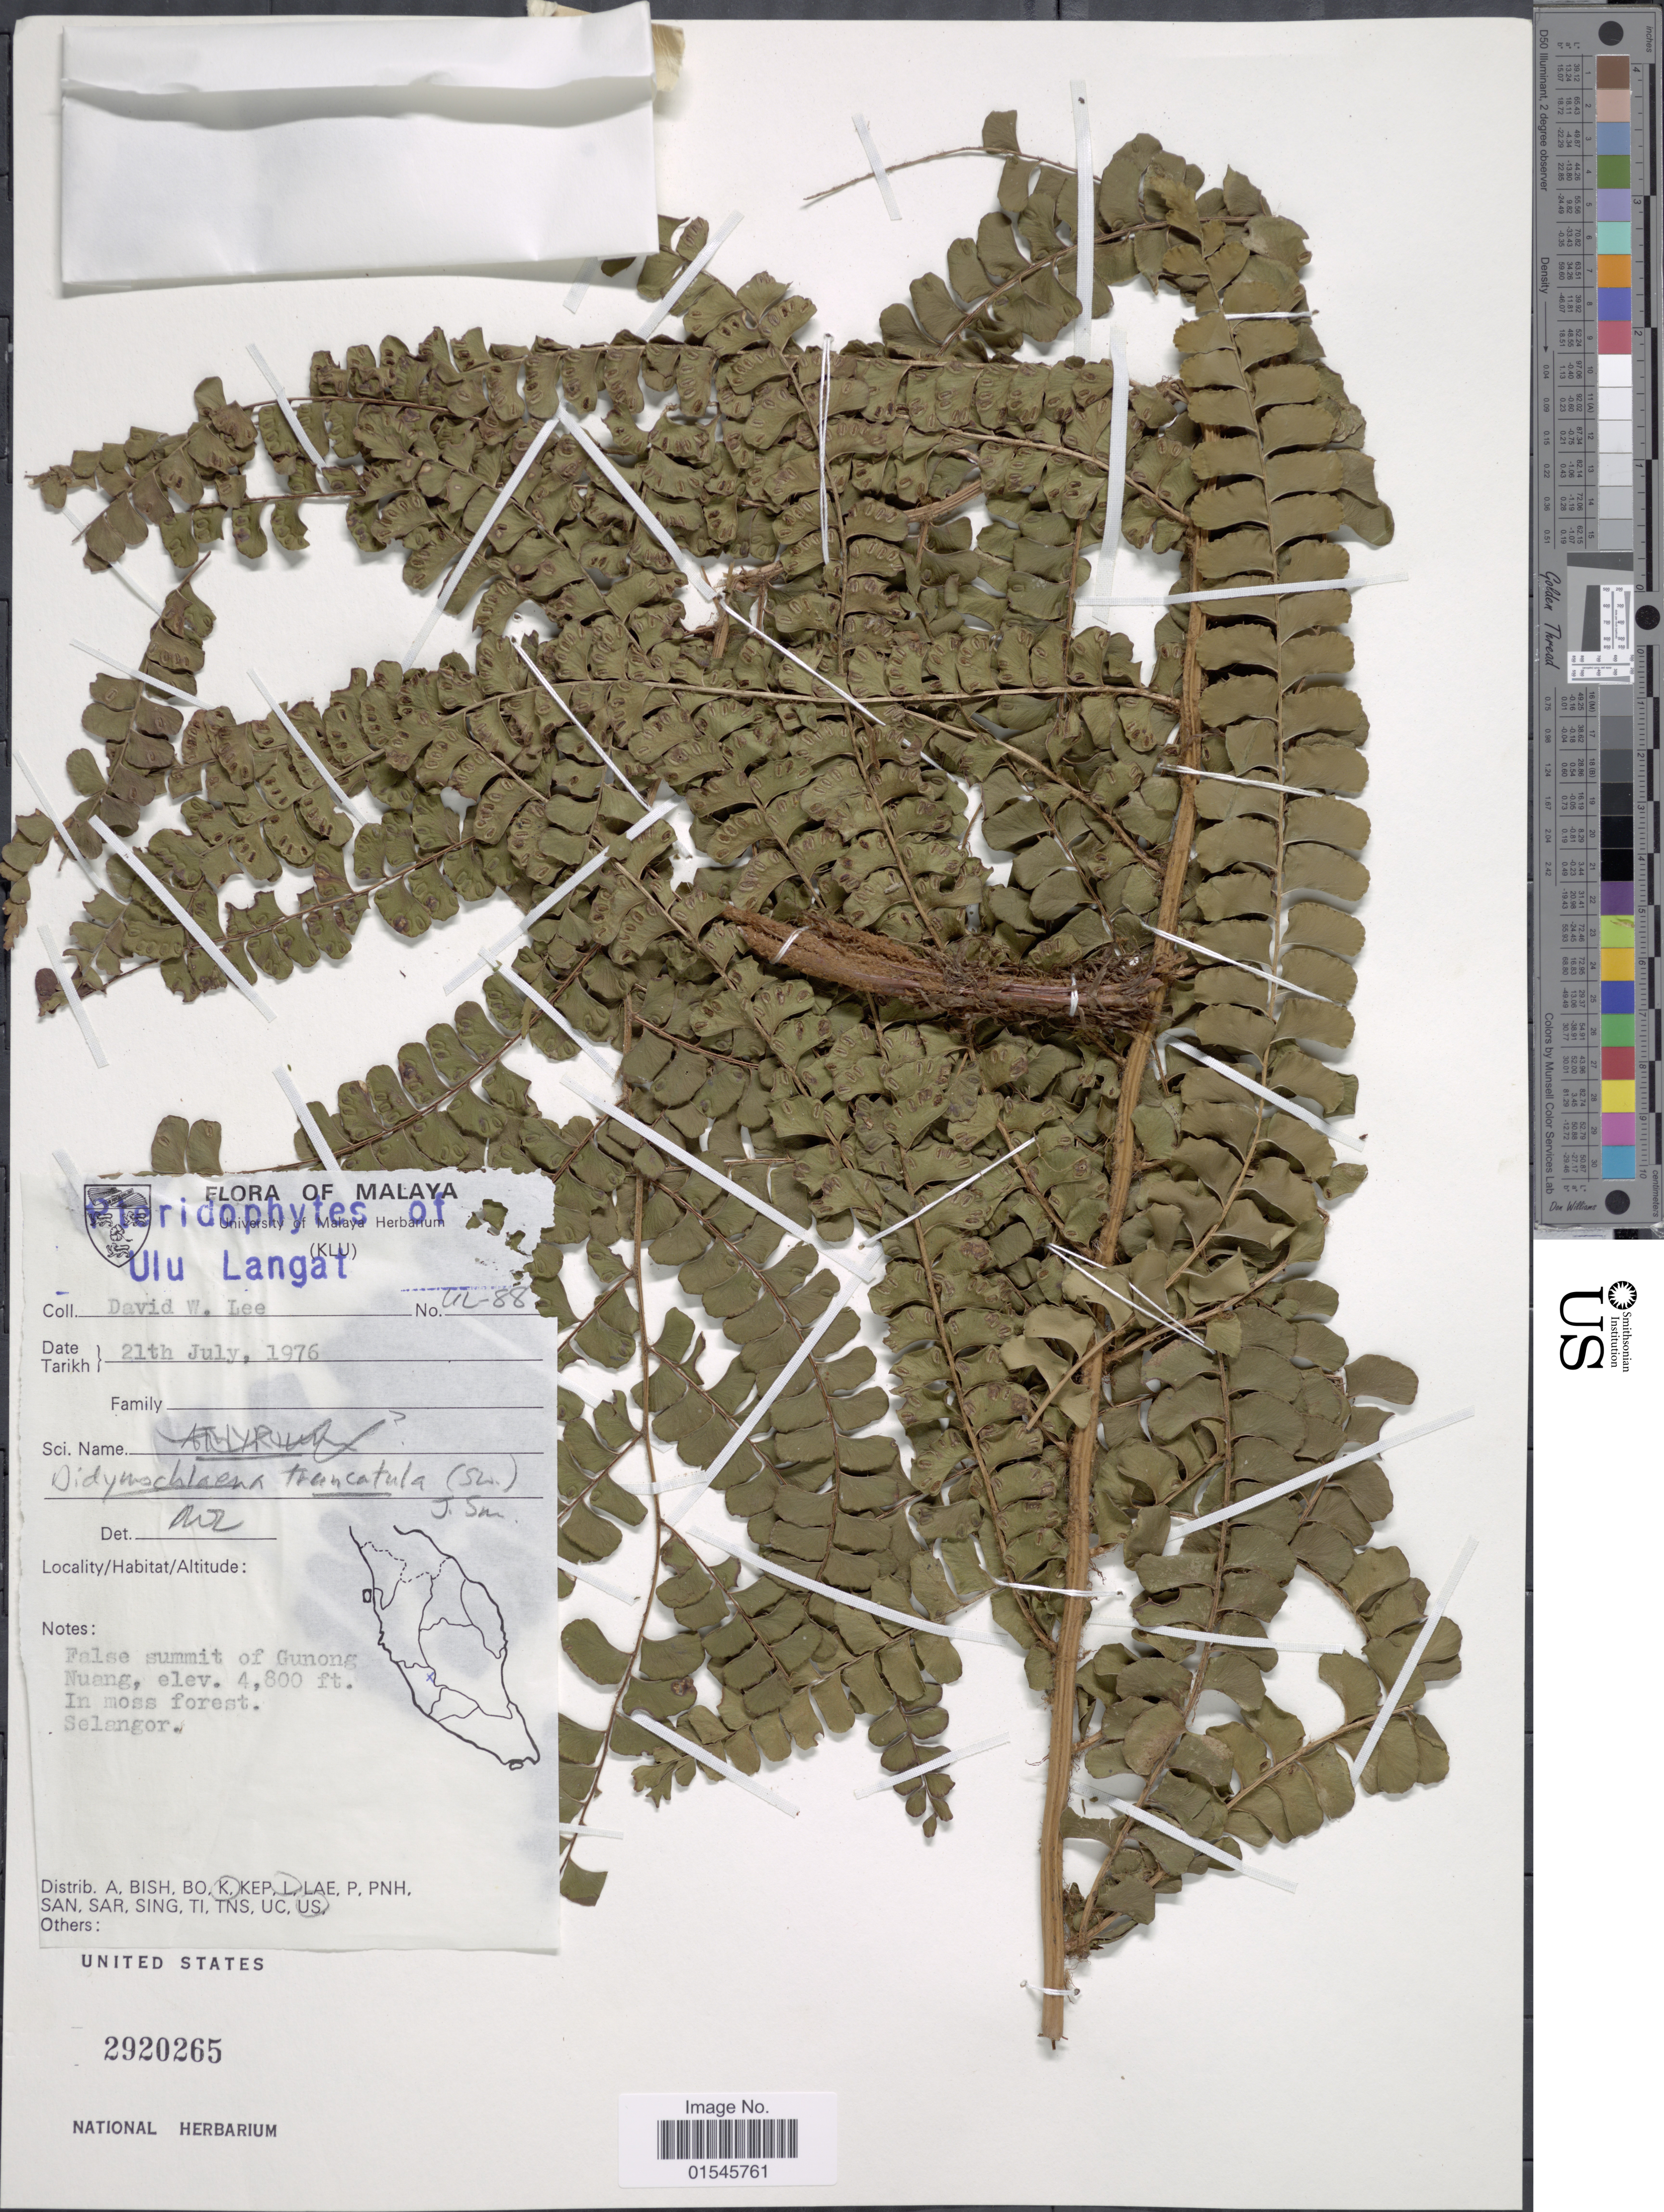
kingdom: Plantae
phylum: Tracheophyta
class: Polypodiopsida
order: Polypodiales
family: Didymochlaenaceae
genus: Didymochlaena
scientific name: Didymochlaena truncatula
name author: (Sw.) J. Sm.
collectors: D. Lee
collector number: UL-88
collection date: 1976-07-21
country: Malaysia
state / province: Selangor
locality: Malaya, False summit of Gunong Nuang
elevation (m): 1463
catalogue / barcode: US 2920265